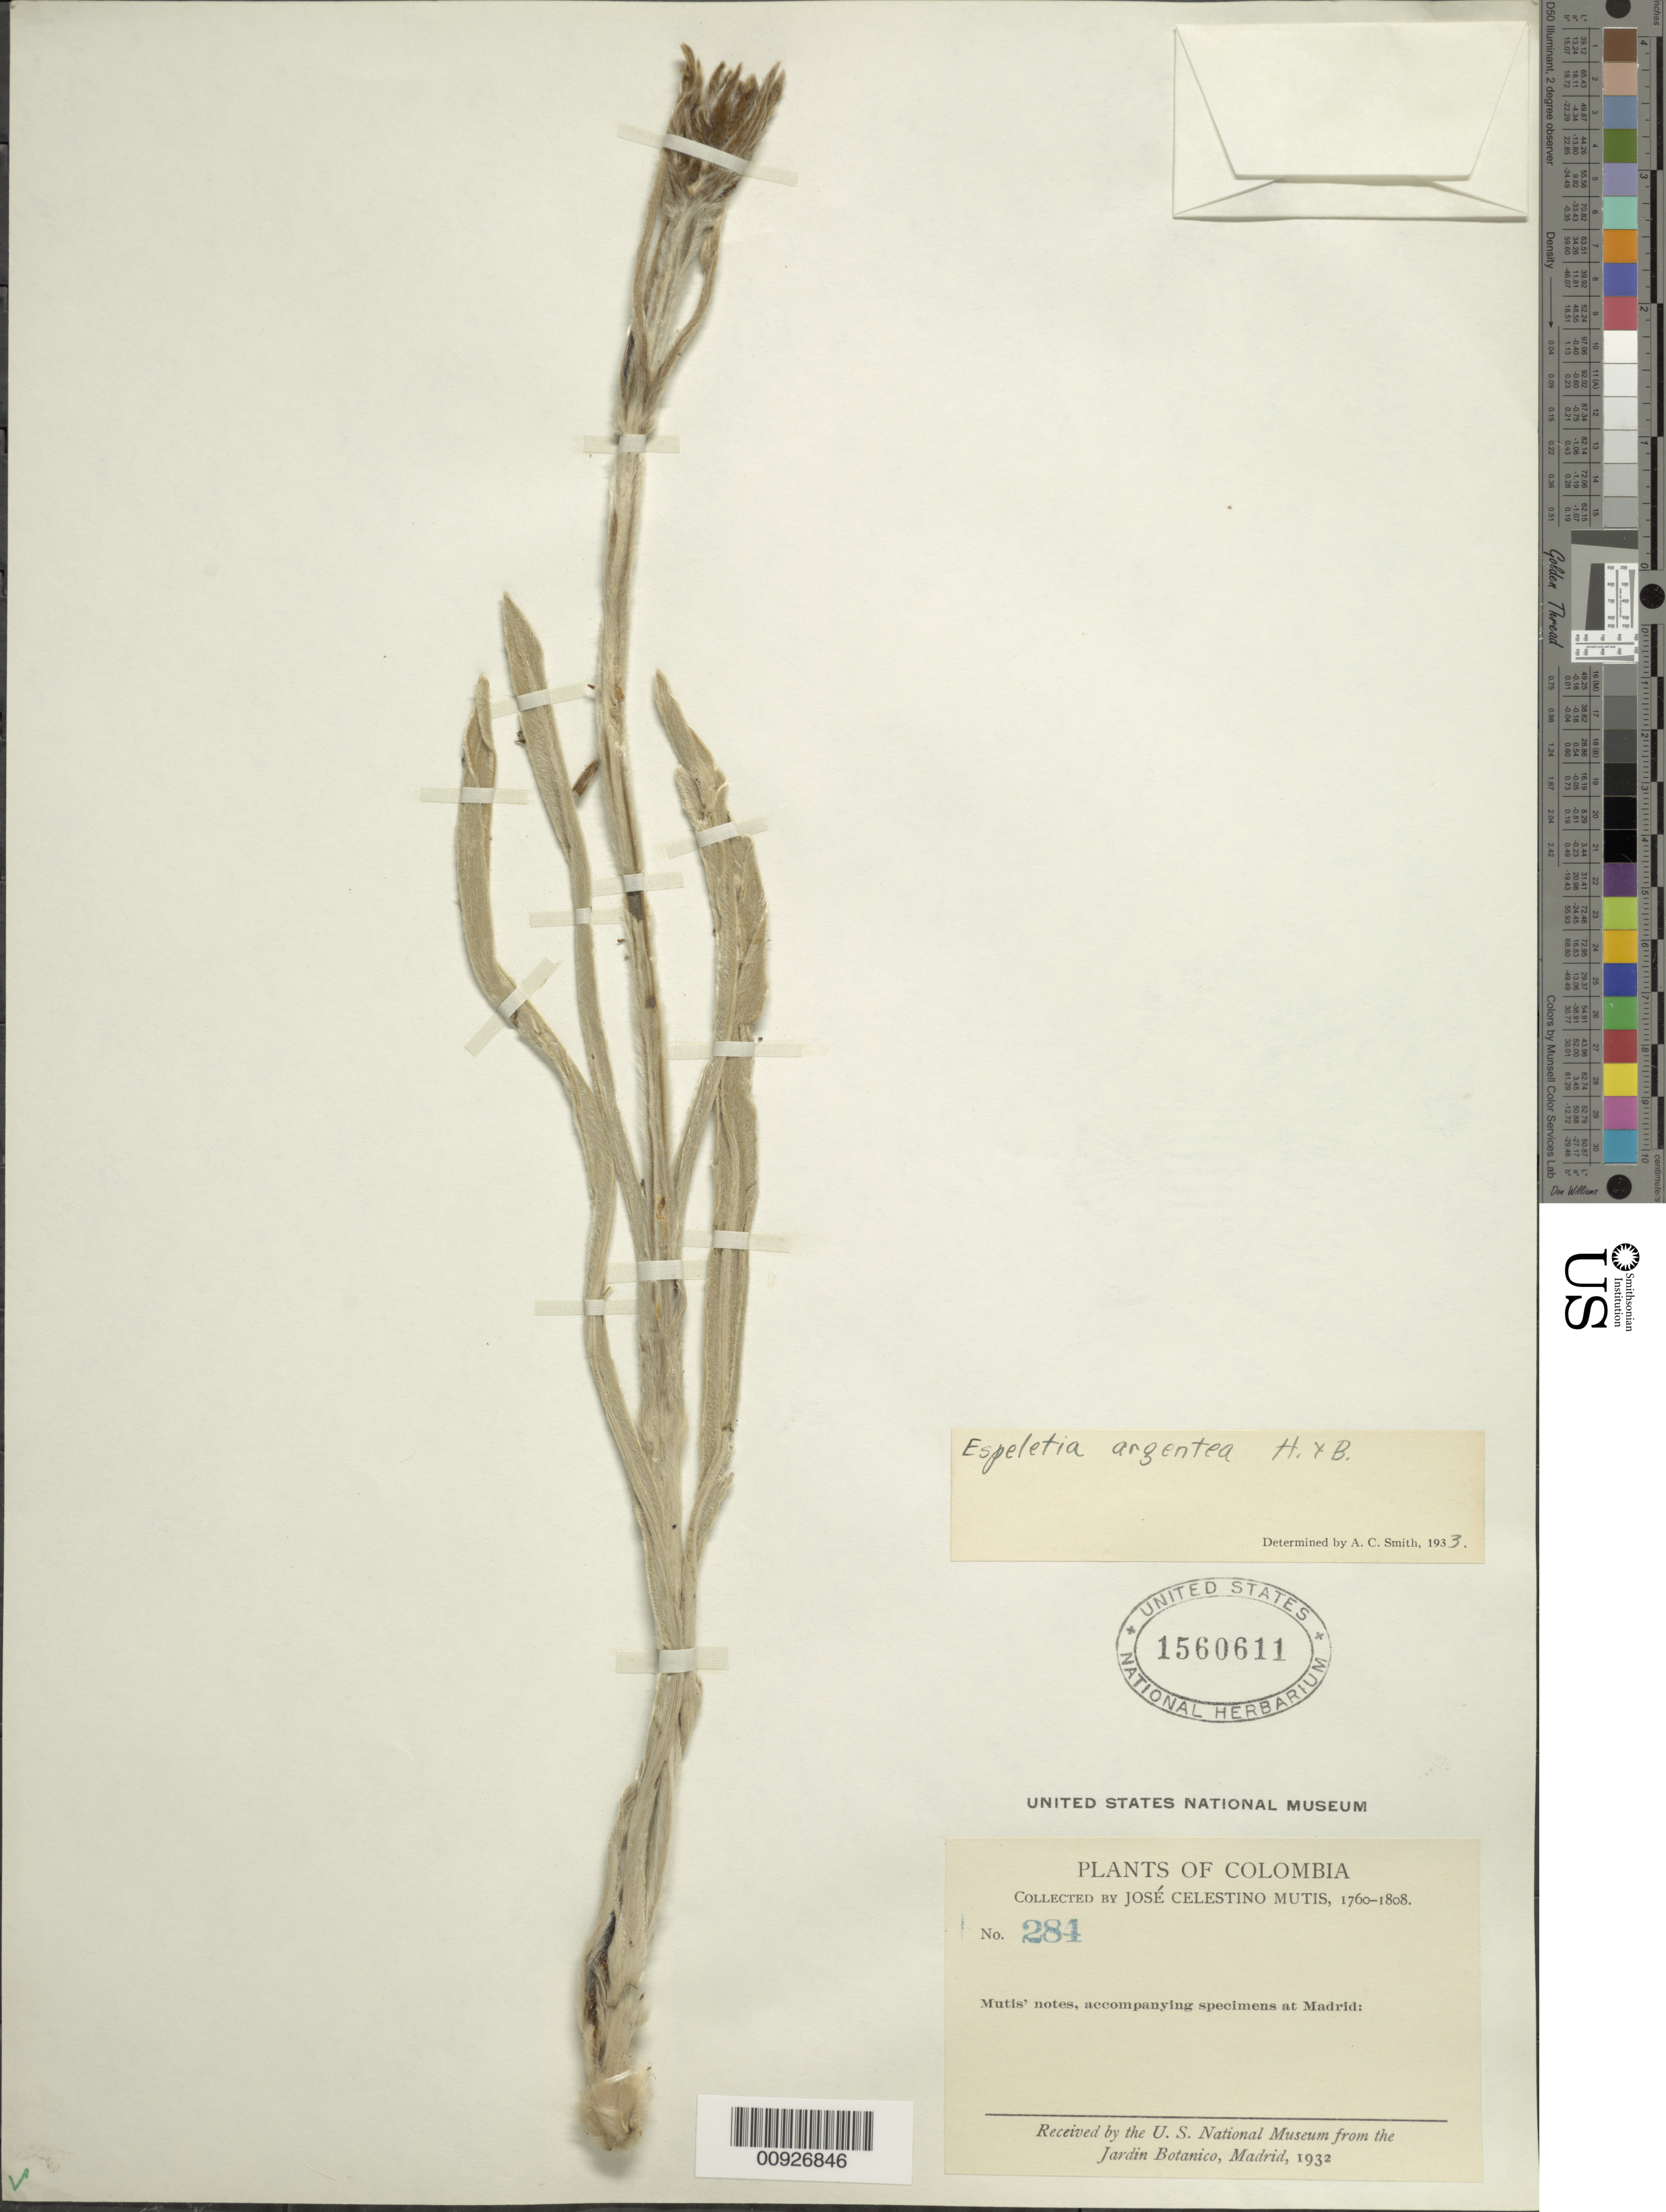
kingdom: Plantae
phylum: Tracheophyta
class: Magnoliopsida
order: Asterales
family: Asteraceae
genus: Espeletia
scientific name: Espeletia argentea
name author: Humb. & Bonpl.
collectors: J. C. B. Mutis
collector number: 284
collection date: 1760-01-01/1808-12-31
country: Colombia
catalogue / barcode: US 1560611